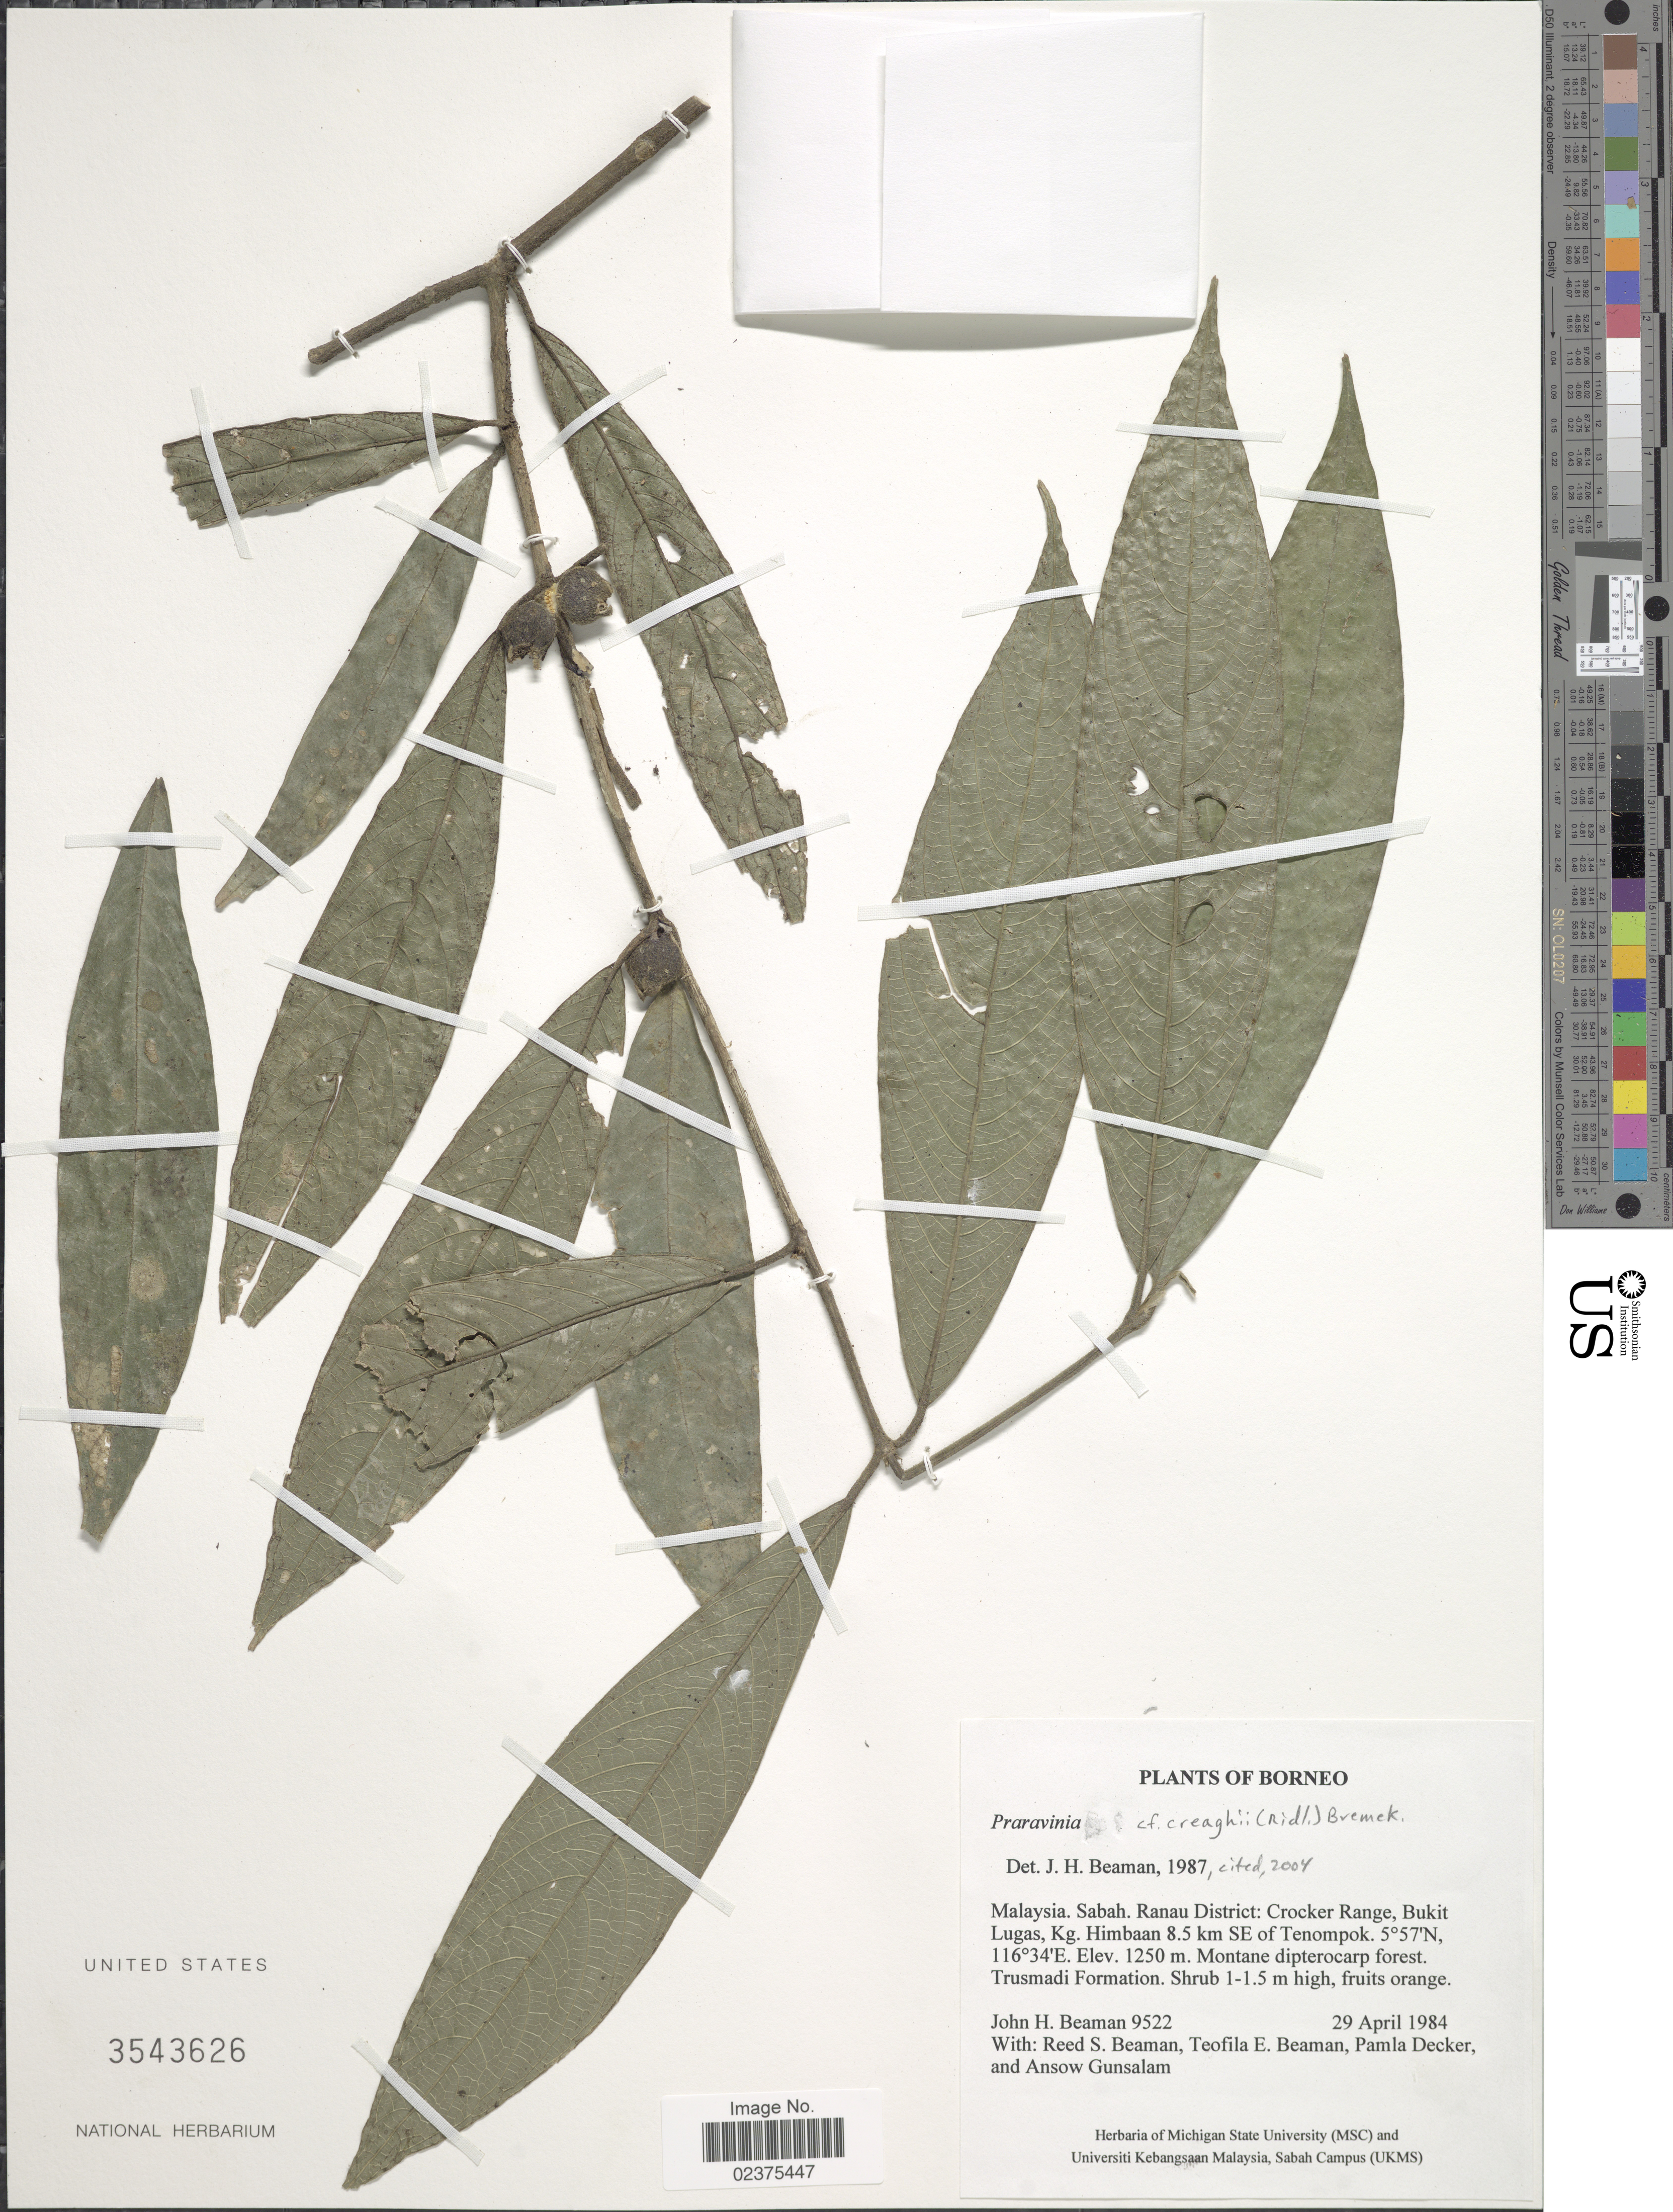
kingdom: Plantae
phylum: Tracheophyta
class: Magnoliopsida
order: Gentianales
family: Rubiaceae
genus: Praravinia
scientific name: Praravinia creaghii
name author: (Ridl.) Bremek.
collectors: J. H. Beaman, R. S. Beaman, T. E. Beaman, P. Decker & A. Gunsalam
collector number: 9522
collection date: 1984-04-29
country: Malaysia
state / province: Sabah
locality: Ranau District: Crocker Range, Bukit Lugas, Kg. Himbaan 8.5 km SE of Tenompok,Borneo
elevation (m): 1250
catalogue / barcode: US 3543626